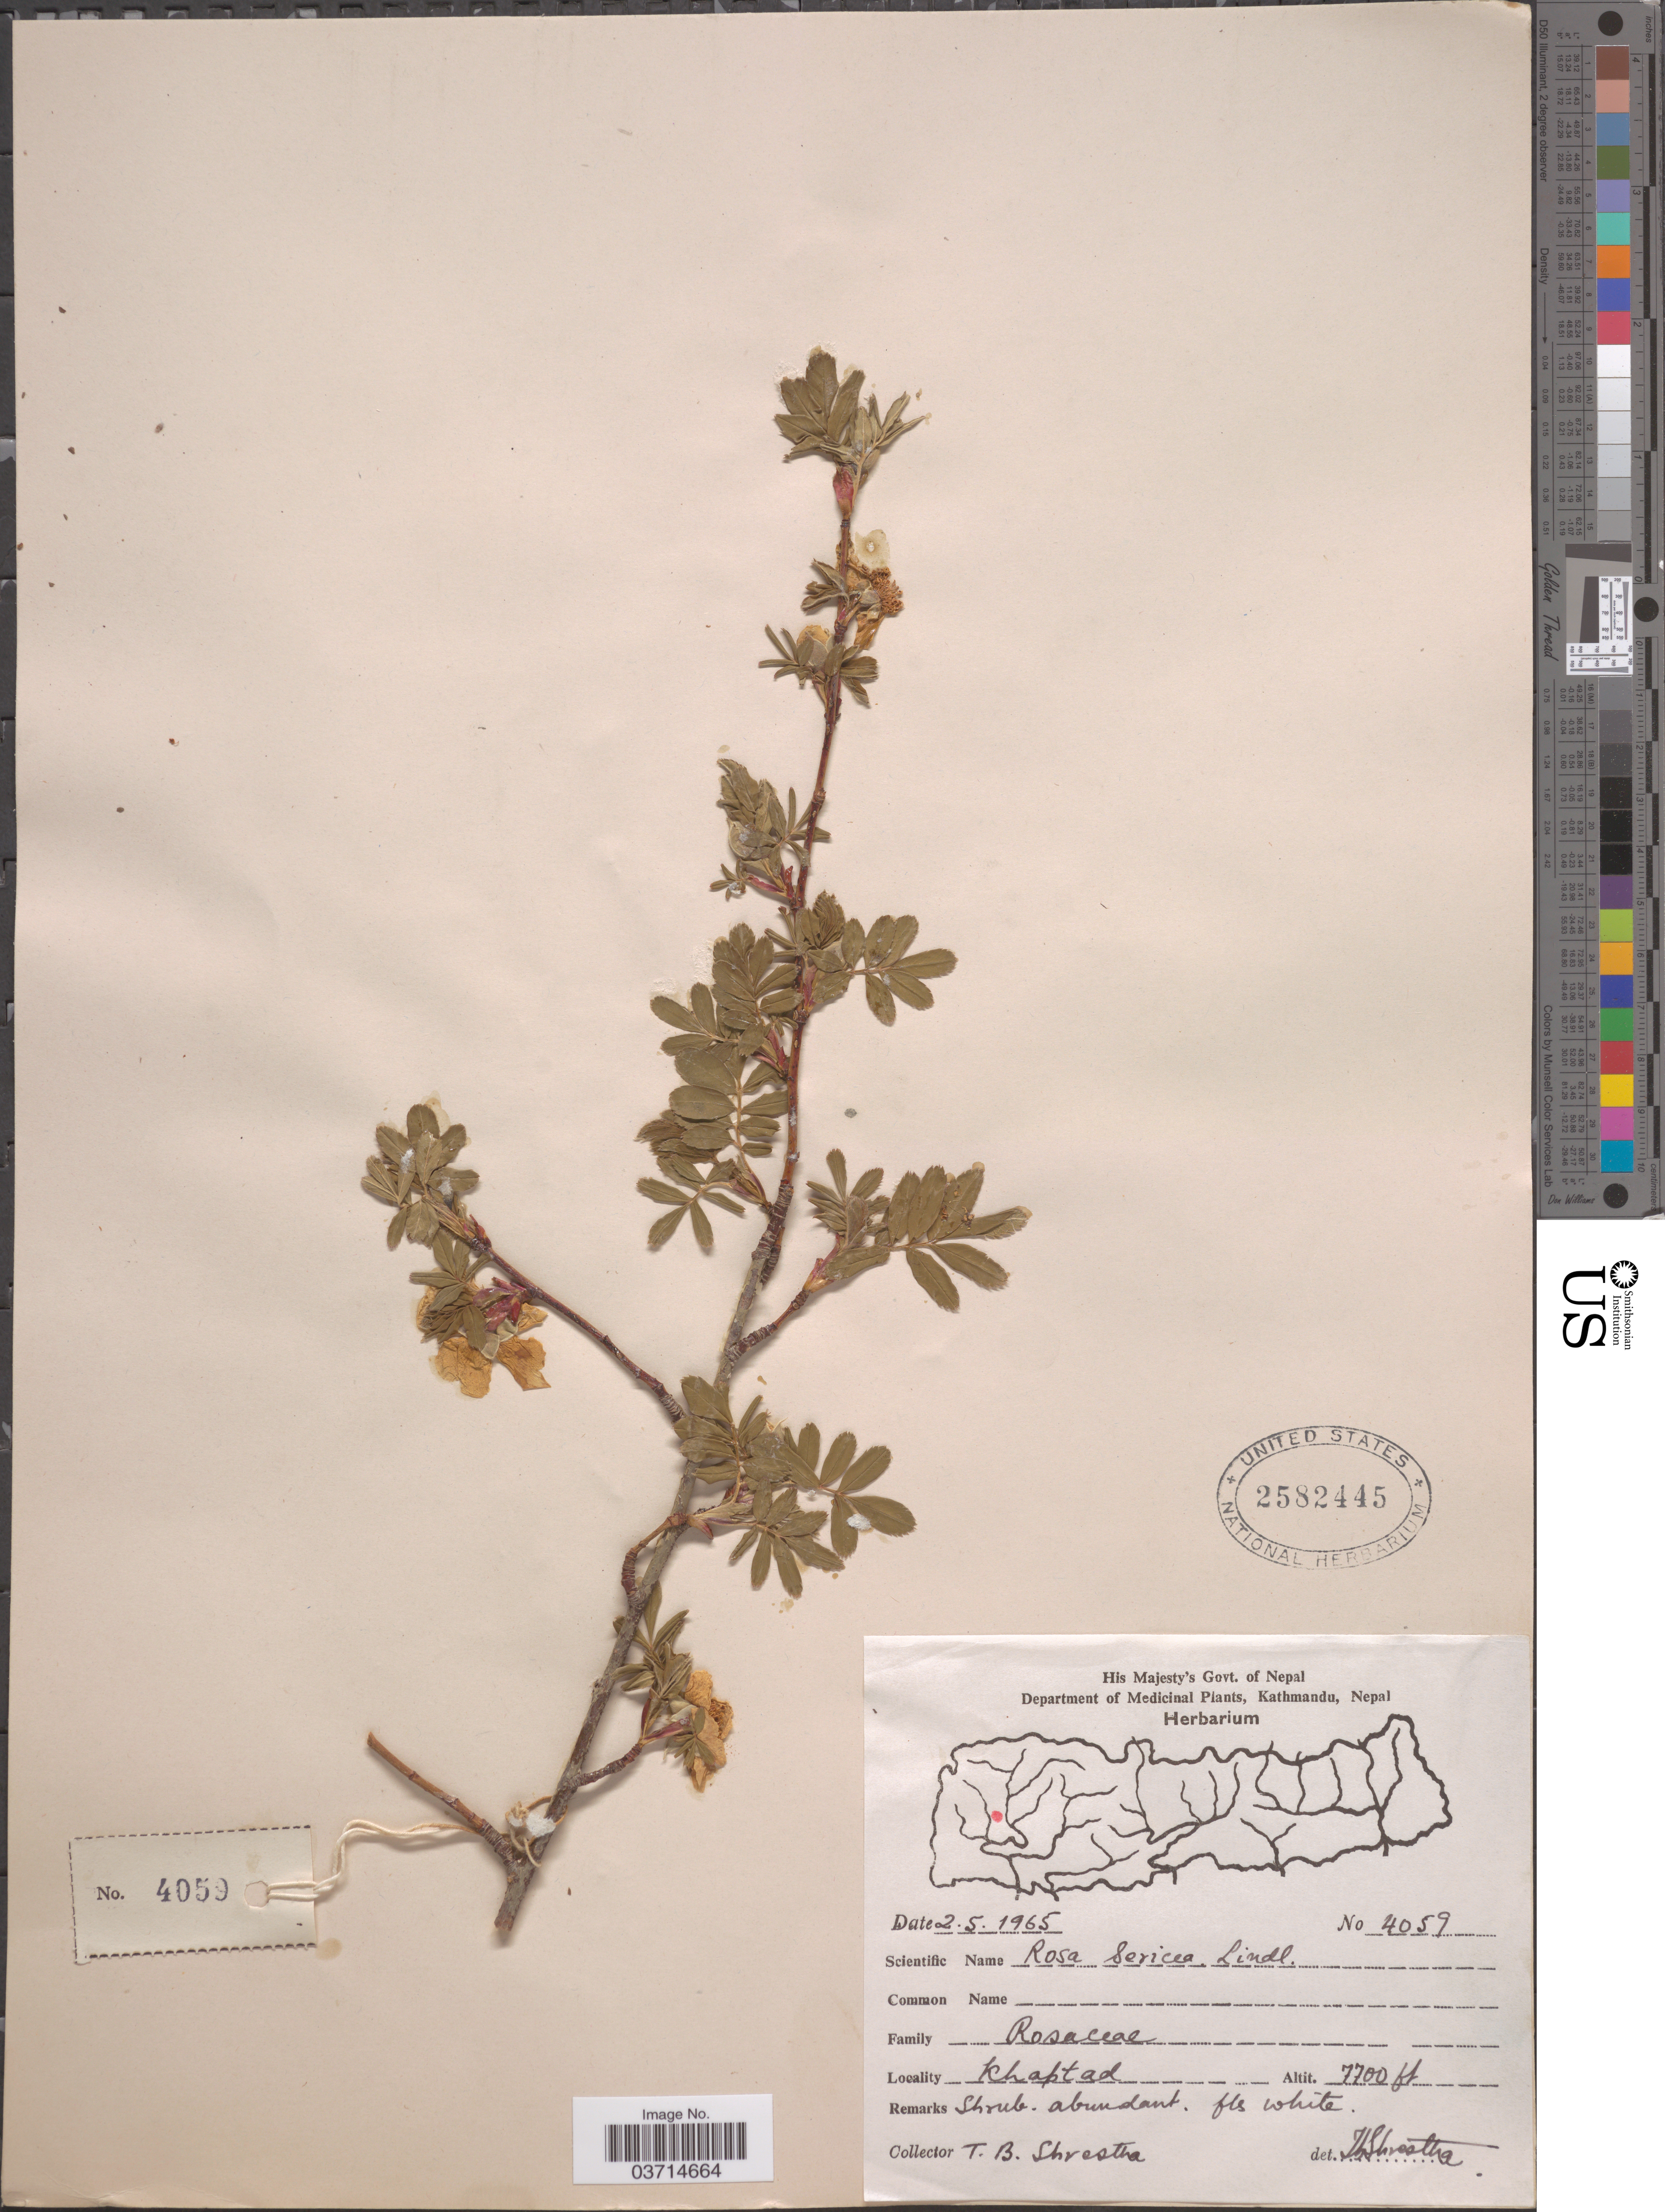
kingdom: Plantae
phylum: Tracheophyta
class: Magnoliopsida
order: Rosales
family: Rosaceae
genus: Rosa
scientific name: Rosa sericea var. sericea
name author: Lindl.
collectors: T. B. Shrestha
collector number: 4059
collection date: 1965-05-02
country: Nepal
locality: Khaptad.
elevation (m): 2347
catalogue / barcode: US 2582445